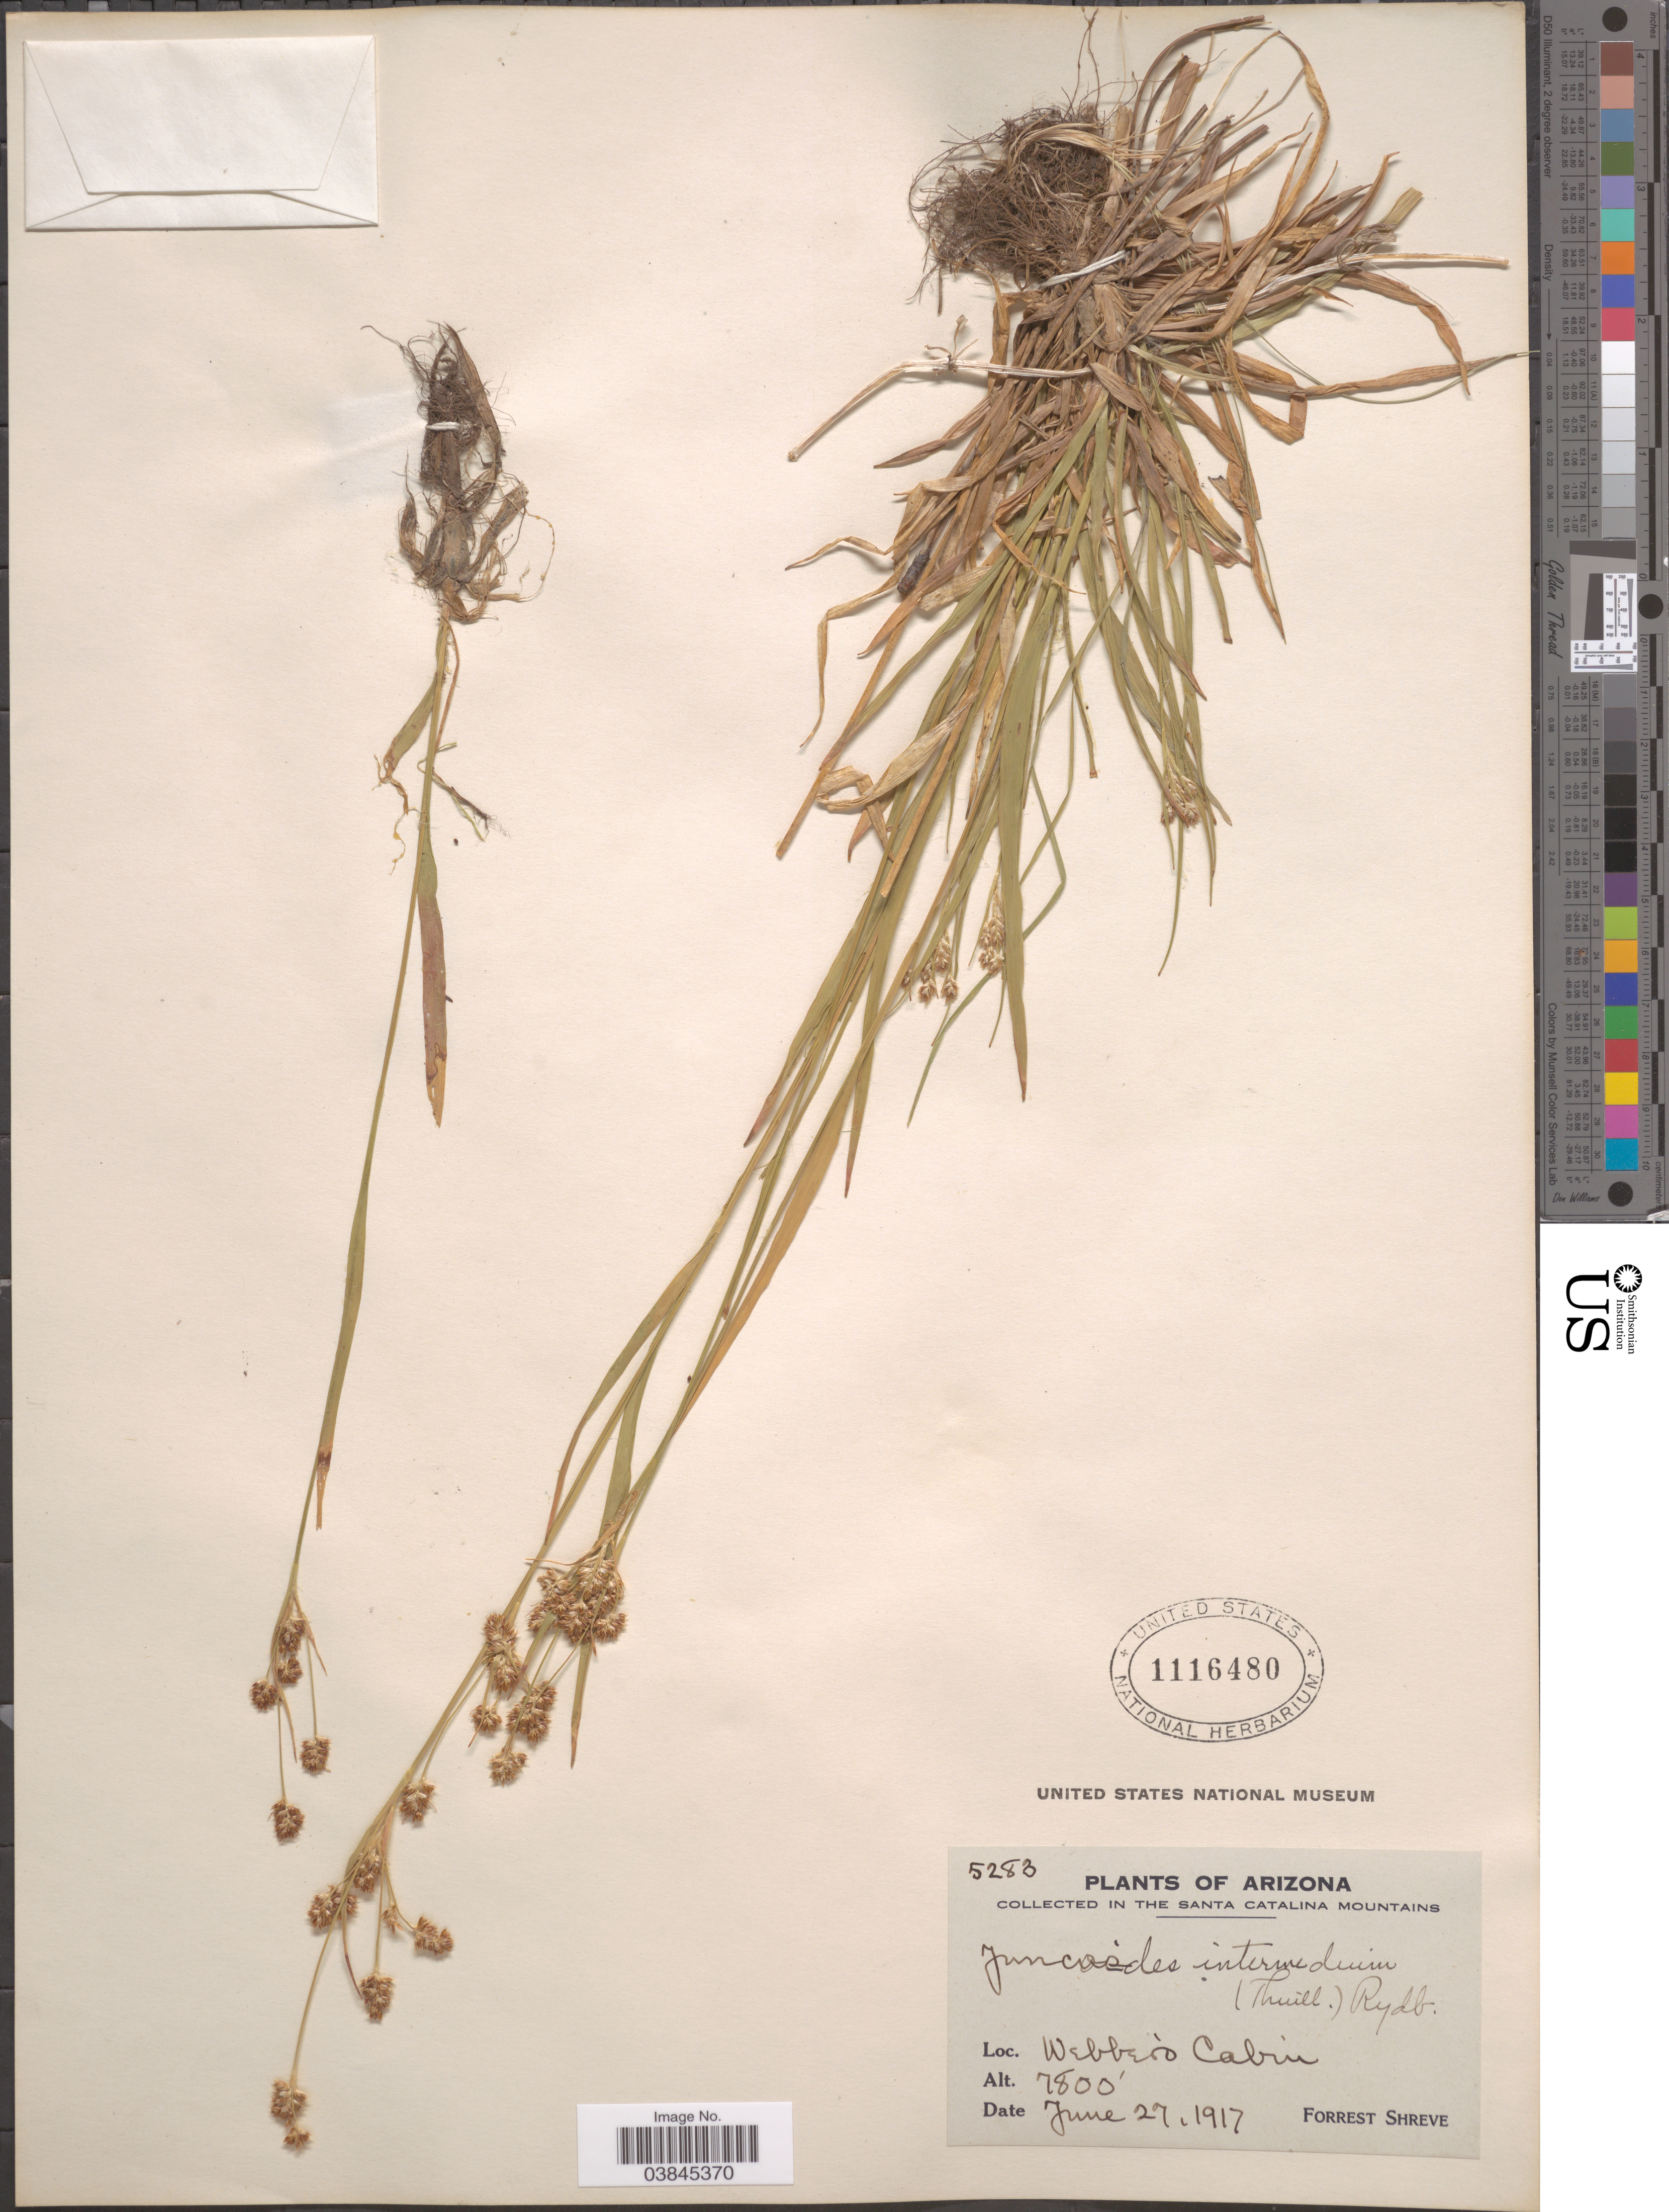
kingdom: Plantae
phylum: Tracheophyta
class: Liliopsida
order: Poales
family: Juncaceae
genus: Luzula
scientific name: Luzula campestris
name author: (L.) DC.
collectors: F. Shreve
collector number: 5283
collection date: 1917-06-27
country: United States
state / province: Arizona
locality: In the Santa Catalina Mountains. Webber's Cabin.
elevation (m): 2377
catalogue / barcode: US 1116480